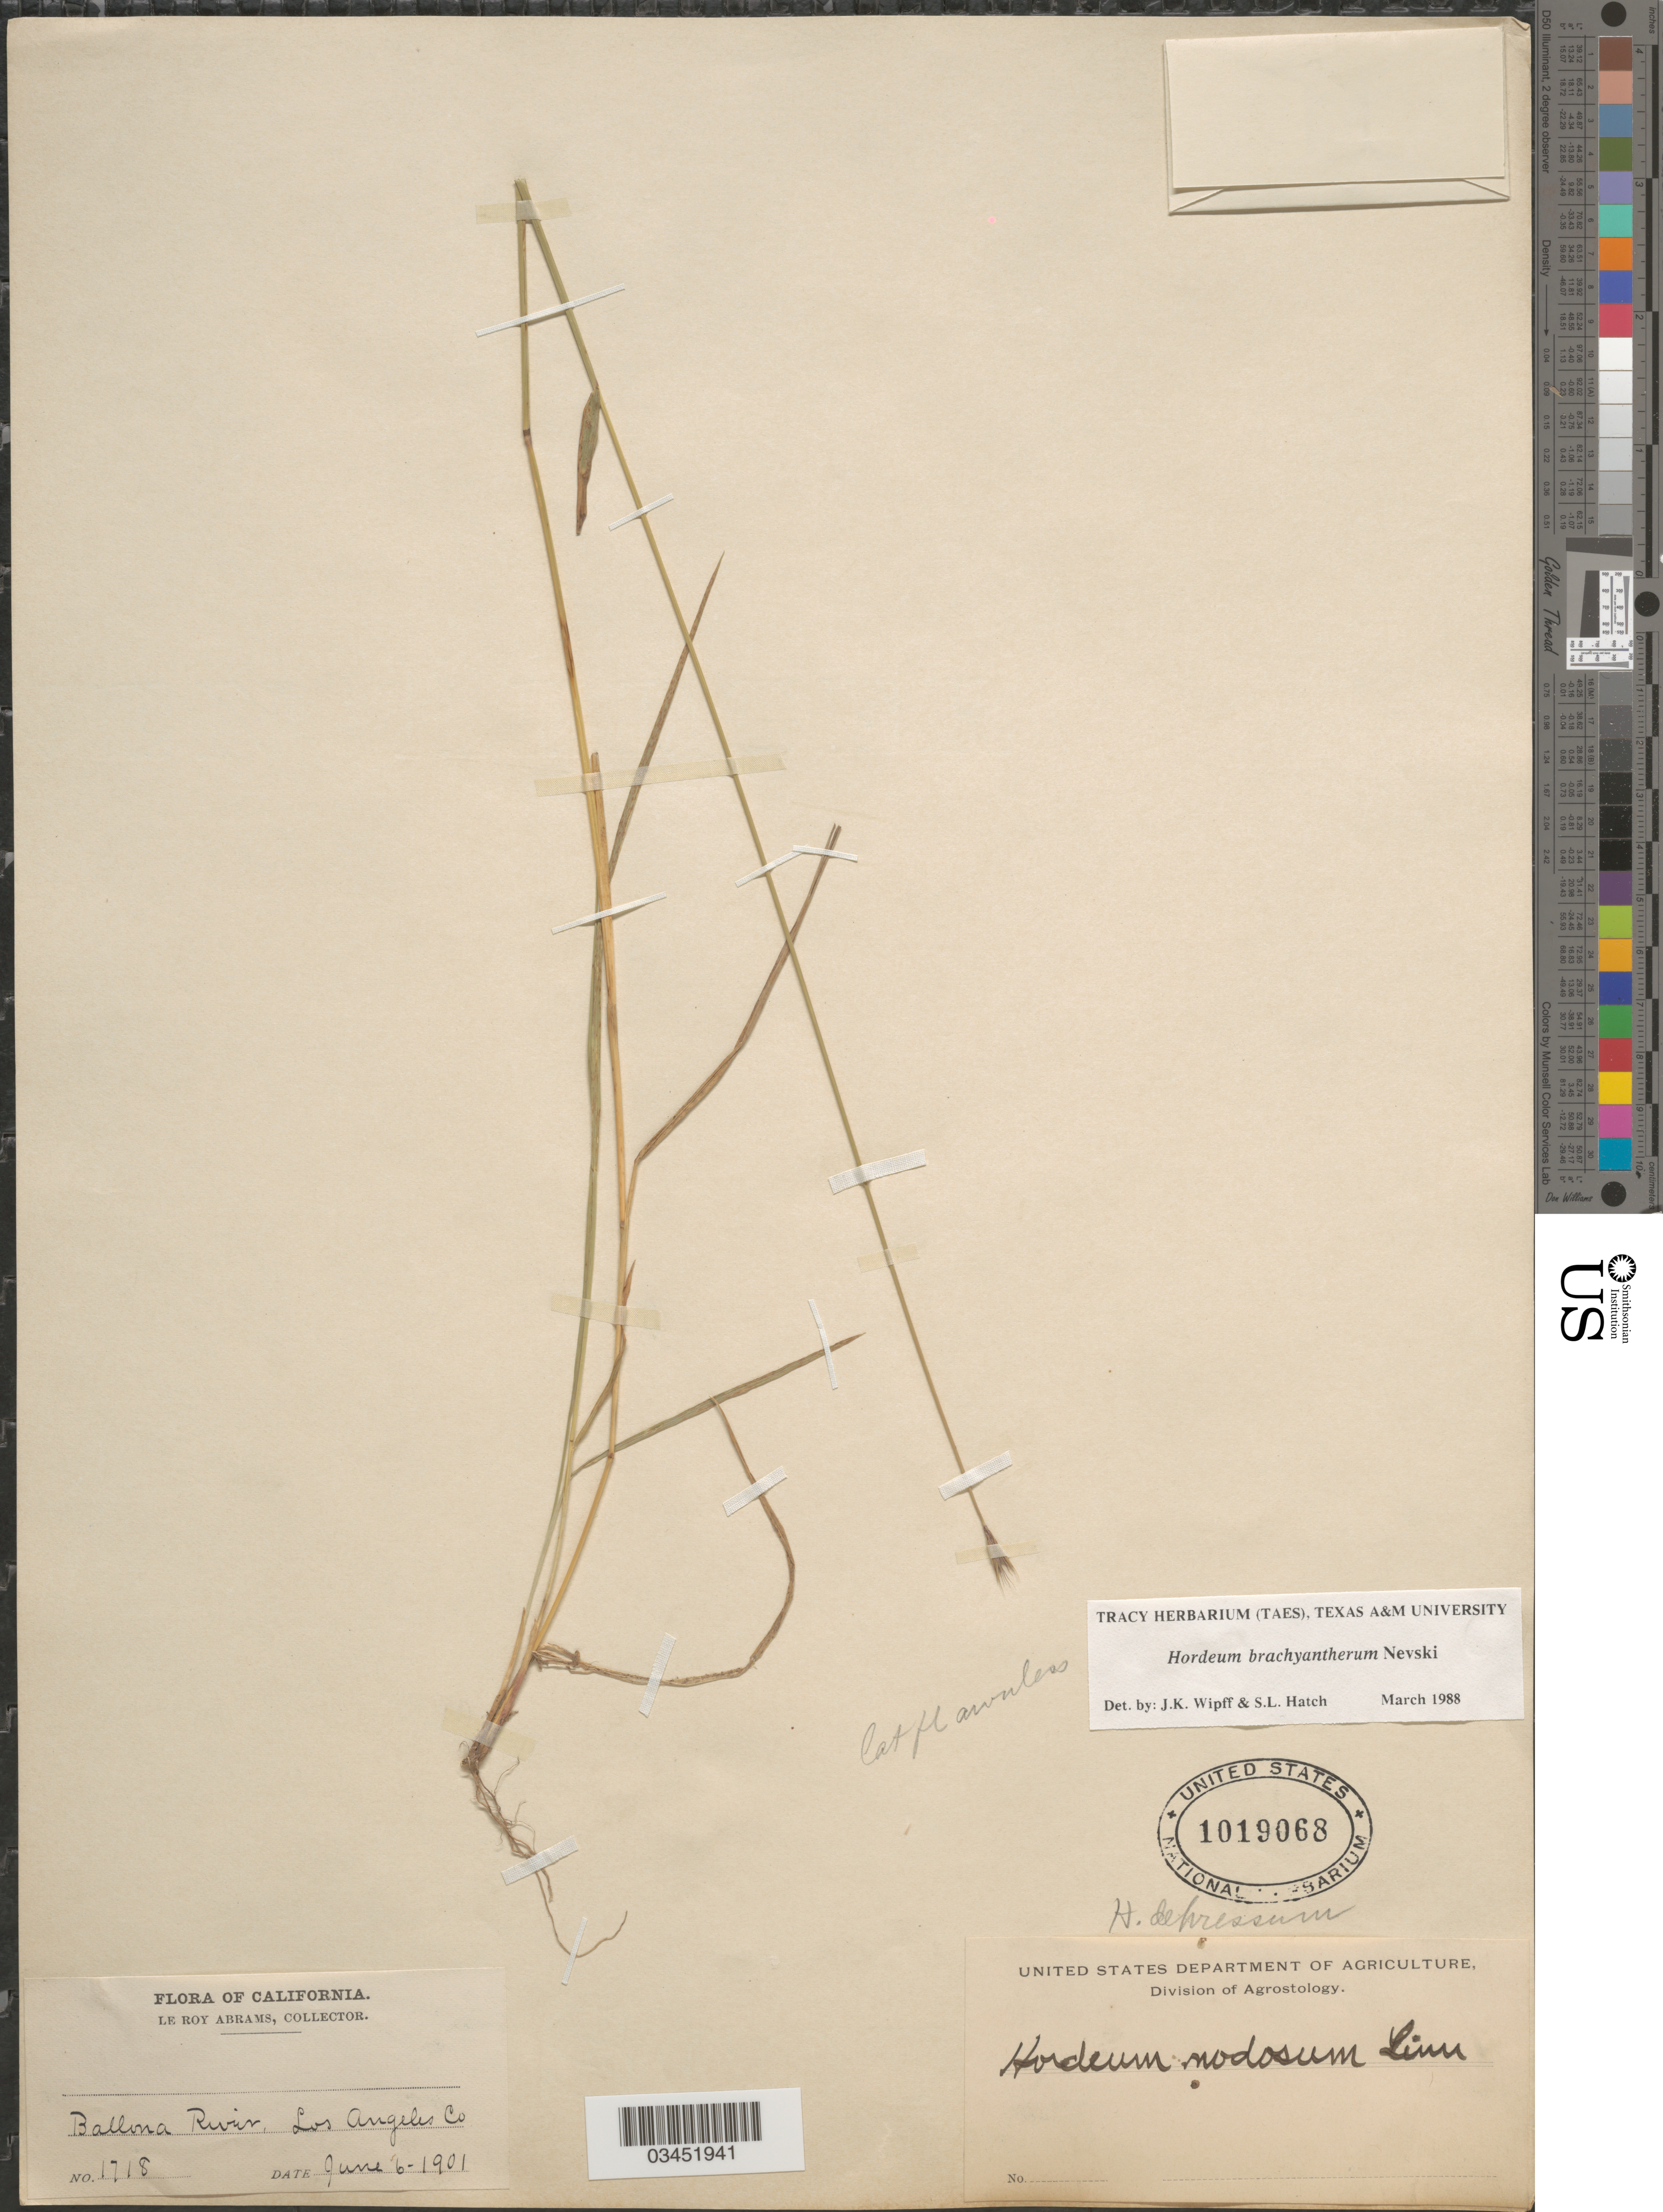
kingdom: Plantae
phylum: Tracheophyta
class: Liliopsida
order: Poales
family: Poaceae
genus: Hordeum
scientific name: Hordeum brachyantherum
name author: Nevski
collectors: L. Abrams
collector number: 1718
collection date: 1901-06-06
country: United States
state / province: California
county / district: Los Angeles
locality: Ballona River, Los Angeles Co.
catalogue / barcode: US 1019068